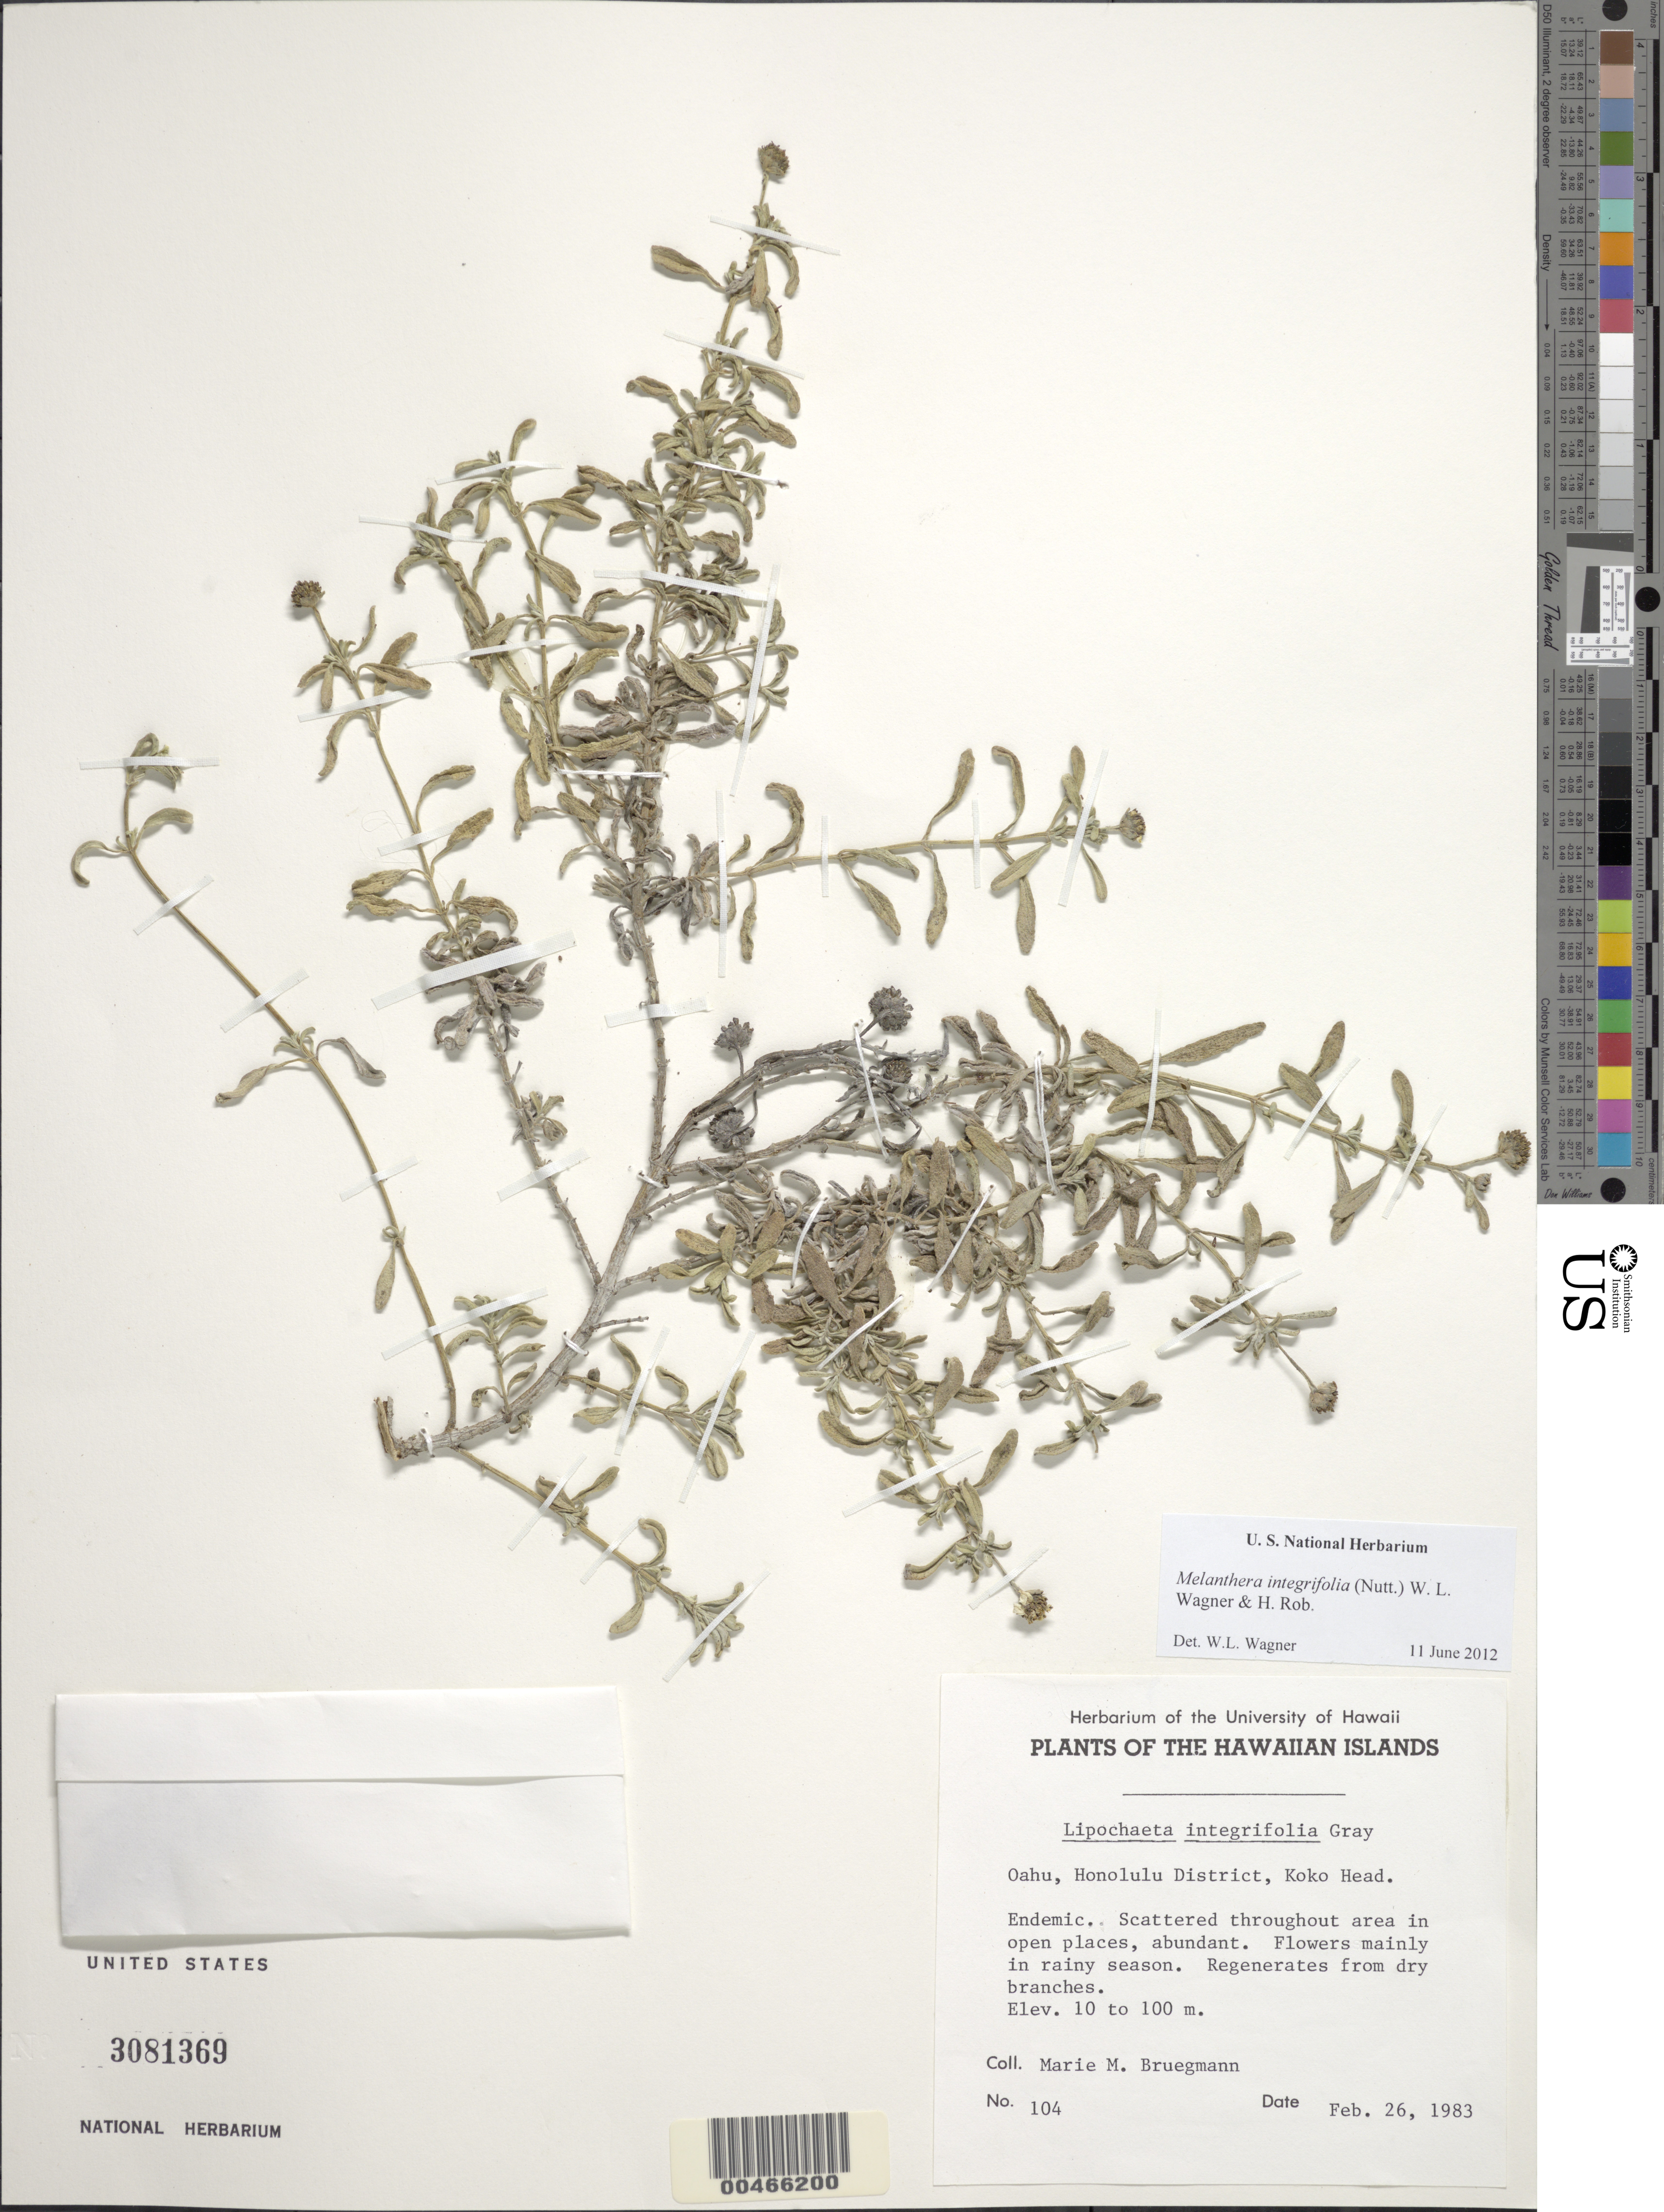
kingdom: Plantae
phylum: Tracheophyta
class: Magnoliopsida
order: Asterales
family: Asteraceae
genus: Wollastonia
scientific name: Wollastonia integrifolia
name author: (Nutt.) Orchard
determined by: Wagner, W. L., (BOT), Smithsonian Institution - National Museum of Natural History (UNITED STATES)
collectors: M. Bruegmann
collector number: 104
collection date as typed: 26 Feb 1983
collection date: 1983-02-26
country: United States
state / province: Hawaii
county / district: Honolulu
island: Oahu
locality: Honolulu District, Koko Head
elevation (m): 10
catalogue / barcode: US 3081369